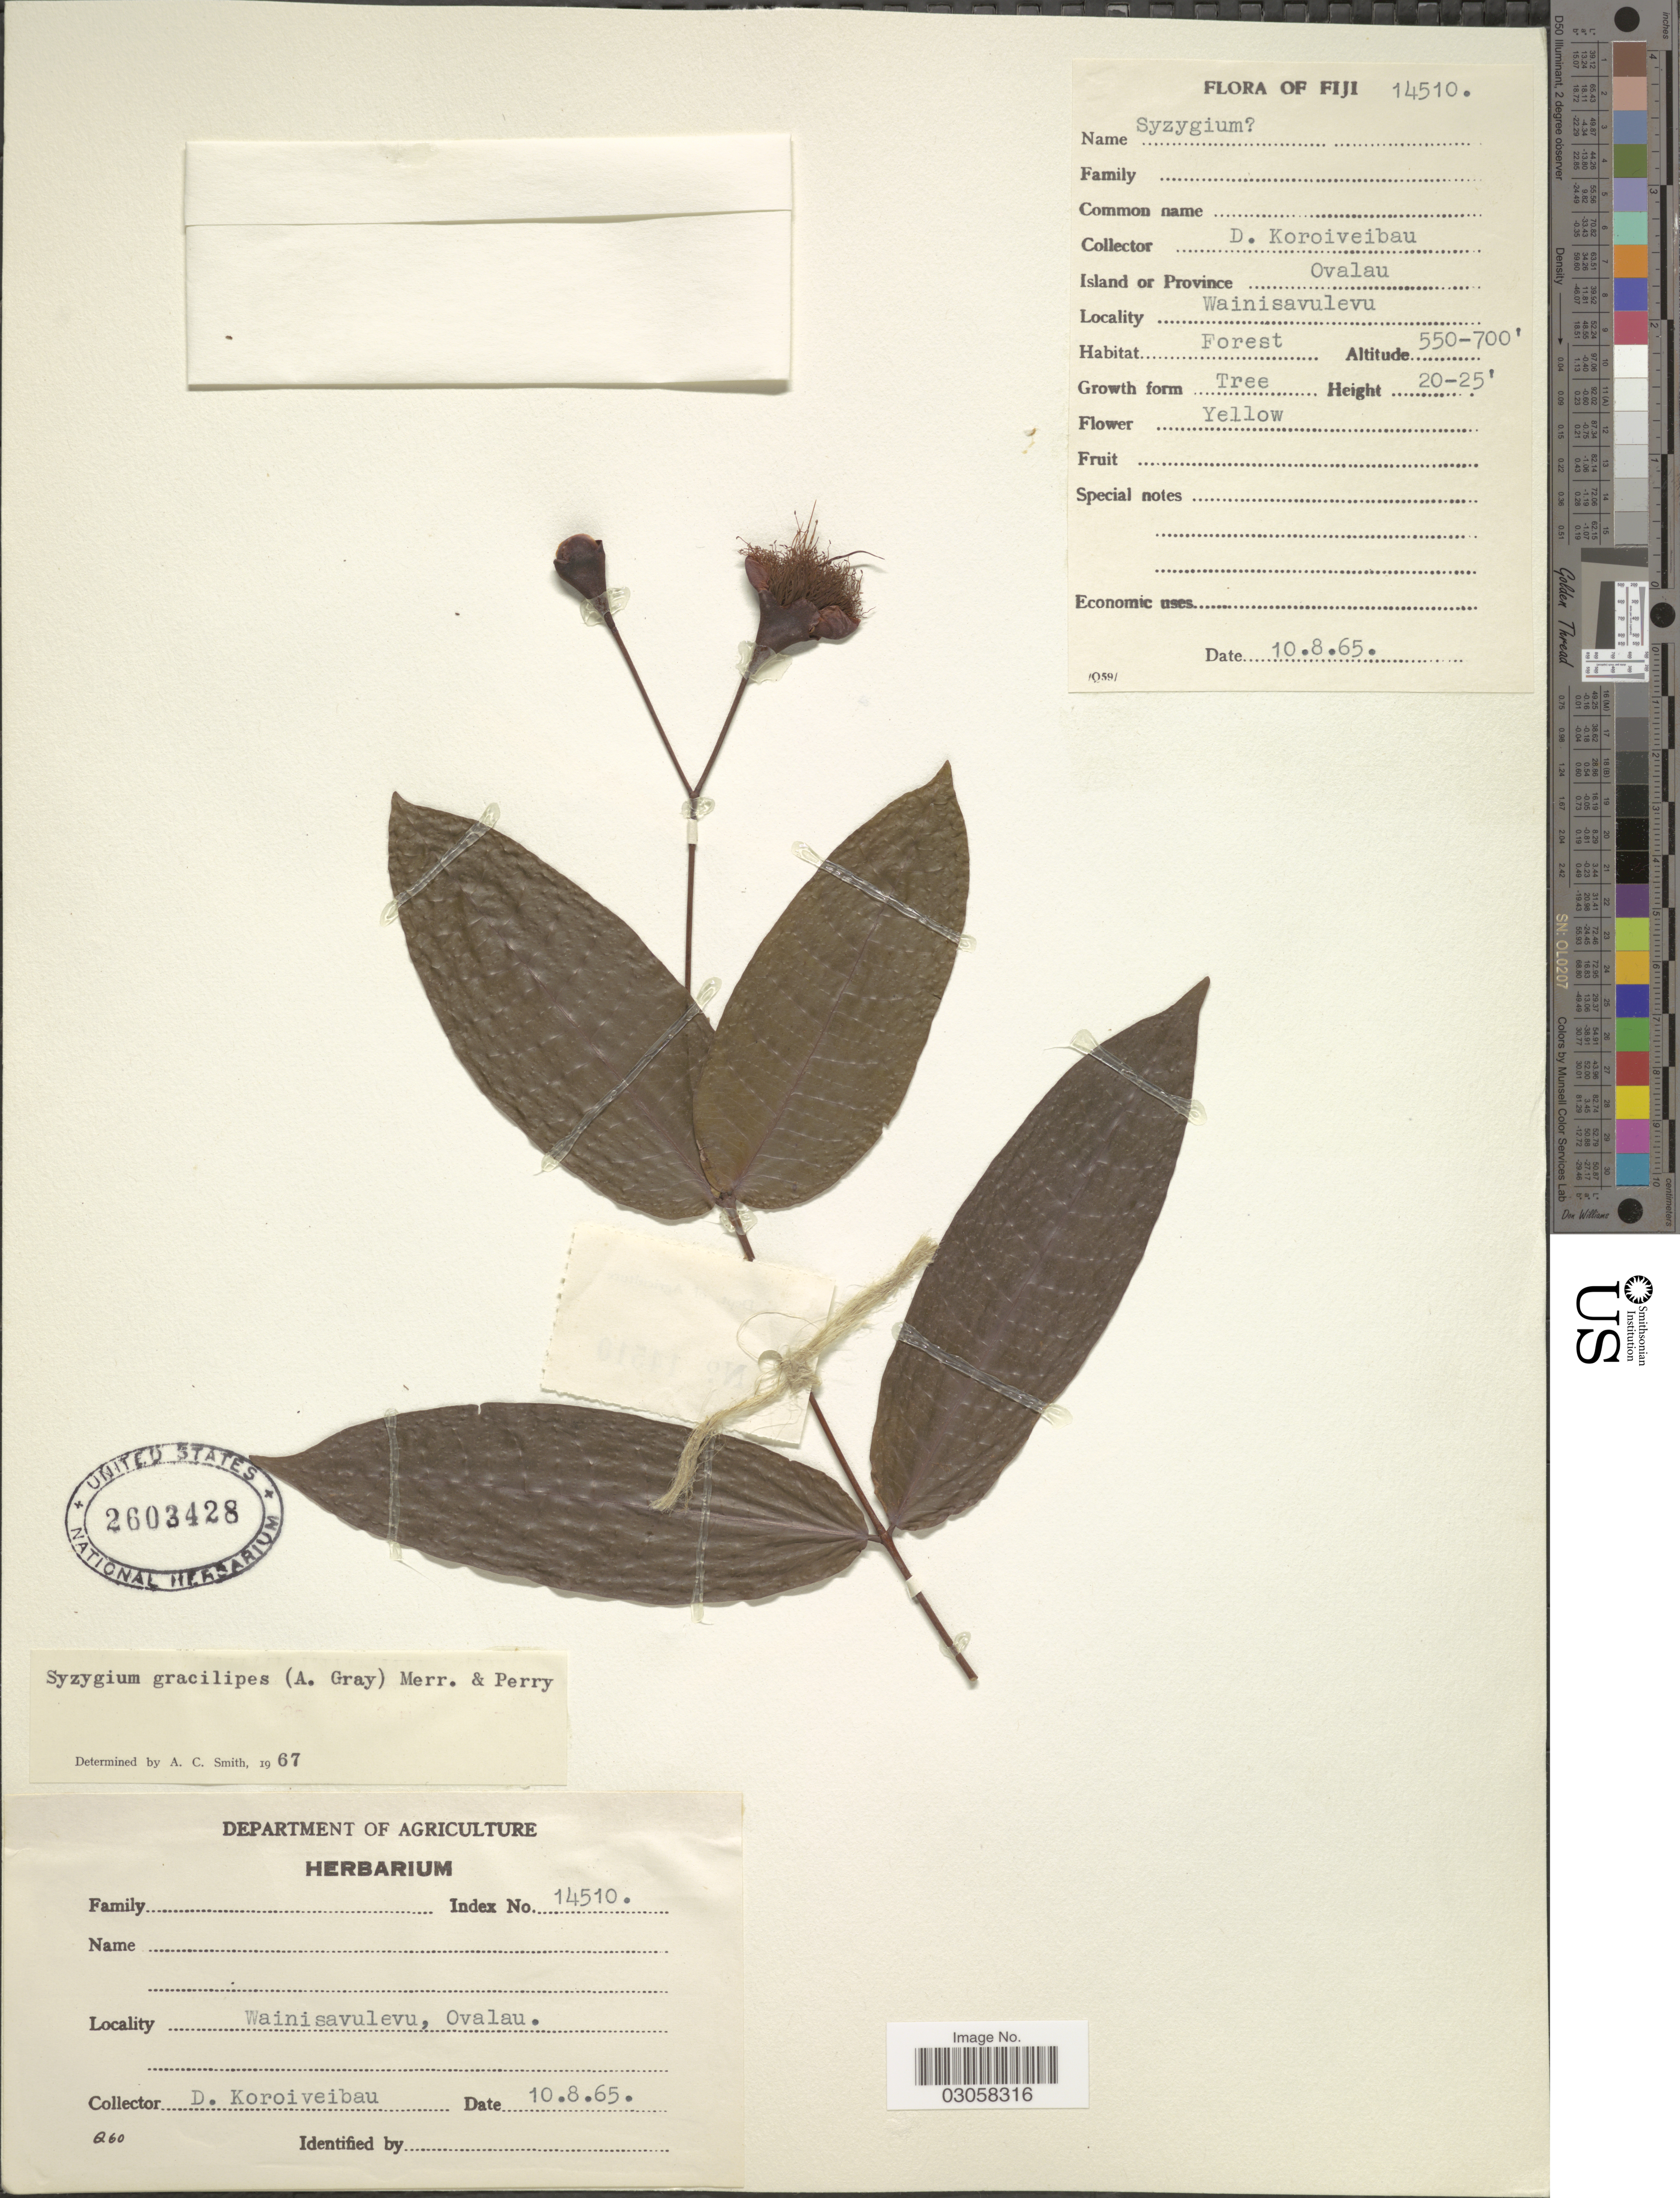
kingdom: Plantae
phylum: Tracheophyta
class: Magnoliopsida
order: Myrtales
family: Myrtaceae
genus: Syzygium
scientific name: Syzygium gracilipes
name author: (A. Gray) Merr. & L.M. Perry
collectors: D. Koroiveiban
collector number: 14510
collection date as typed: Transcribed d/m/y: 10/8/65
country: Fiji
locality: Wainisavulevu, Ovalau. Island or Province Ovalau.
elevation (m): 168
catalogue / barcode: US 2603428